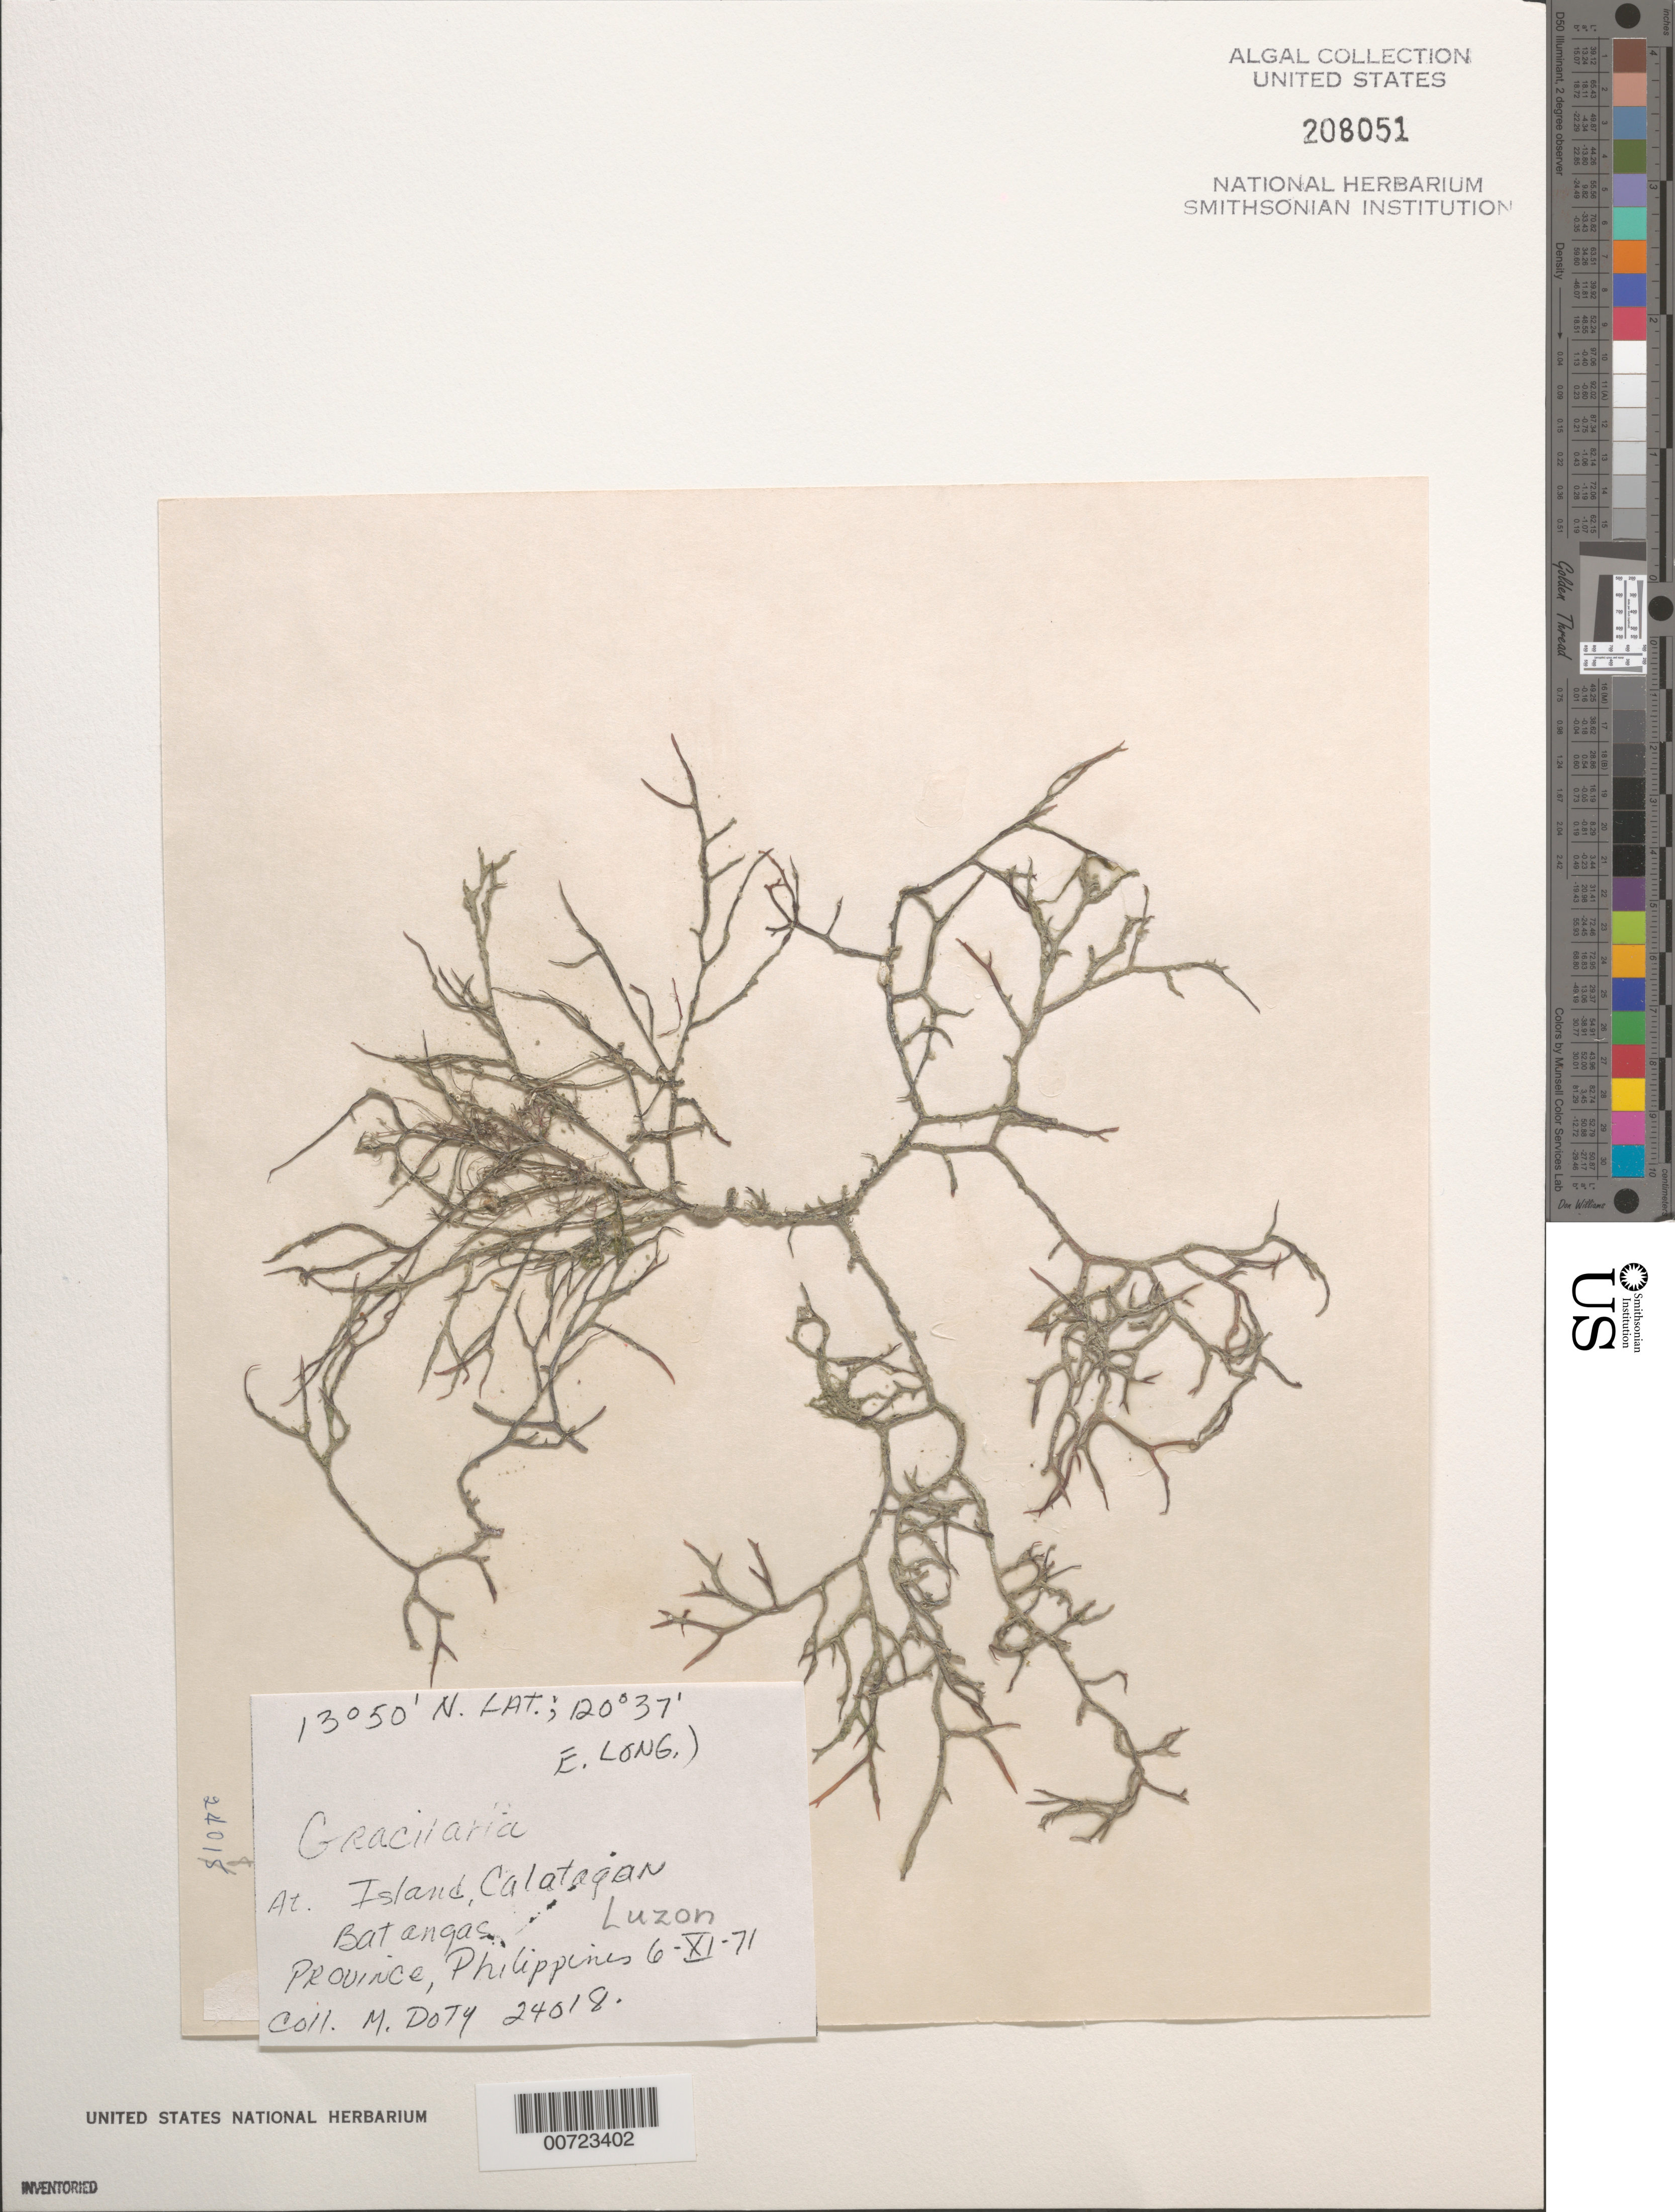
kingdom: Plantae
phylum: Rhodophyta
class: Florideophyceae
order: Gracilariales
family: Gracilariaceae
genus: Gracilaria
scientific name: Gracilaria sp.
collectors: M. S. Doty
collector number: MSD 24018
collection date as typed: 06 Nov 1971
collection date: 1971-11-06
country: Philippines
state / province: Calabarzon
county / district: Batangas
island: Luzon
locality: Calatagan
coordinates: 13 50' N, 120 37' E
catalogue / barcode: US 208051